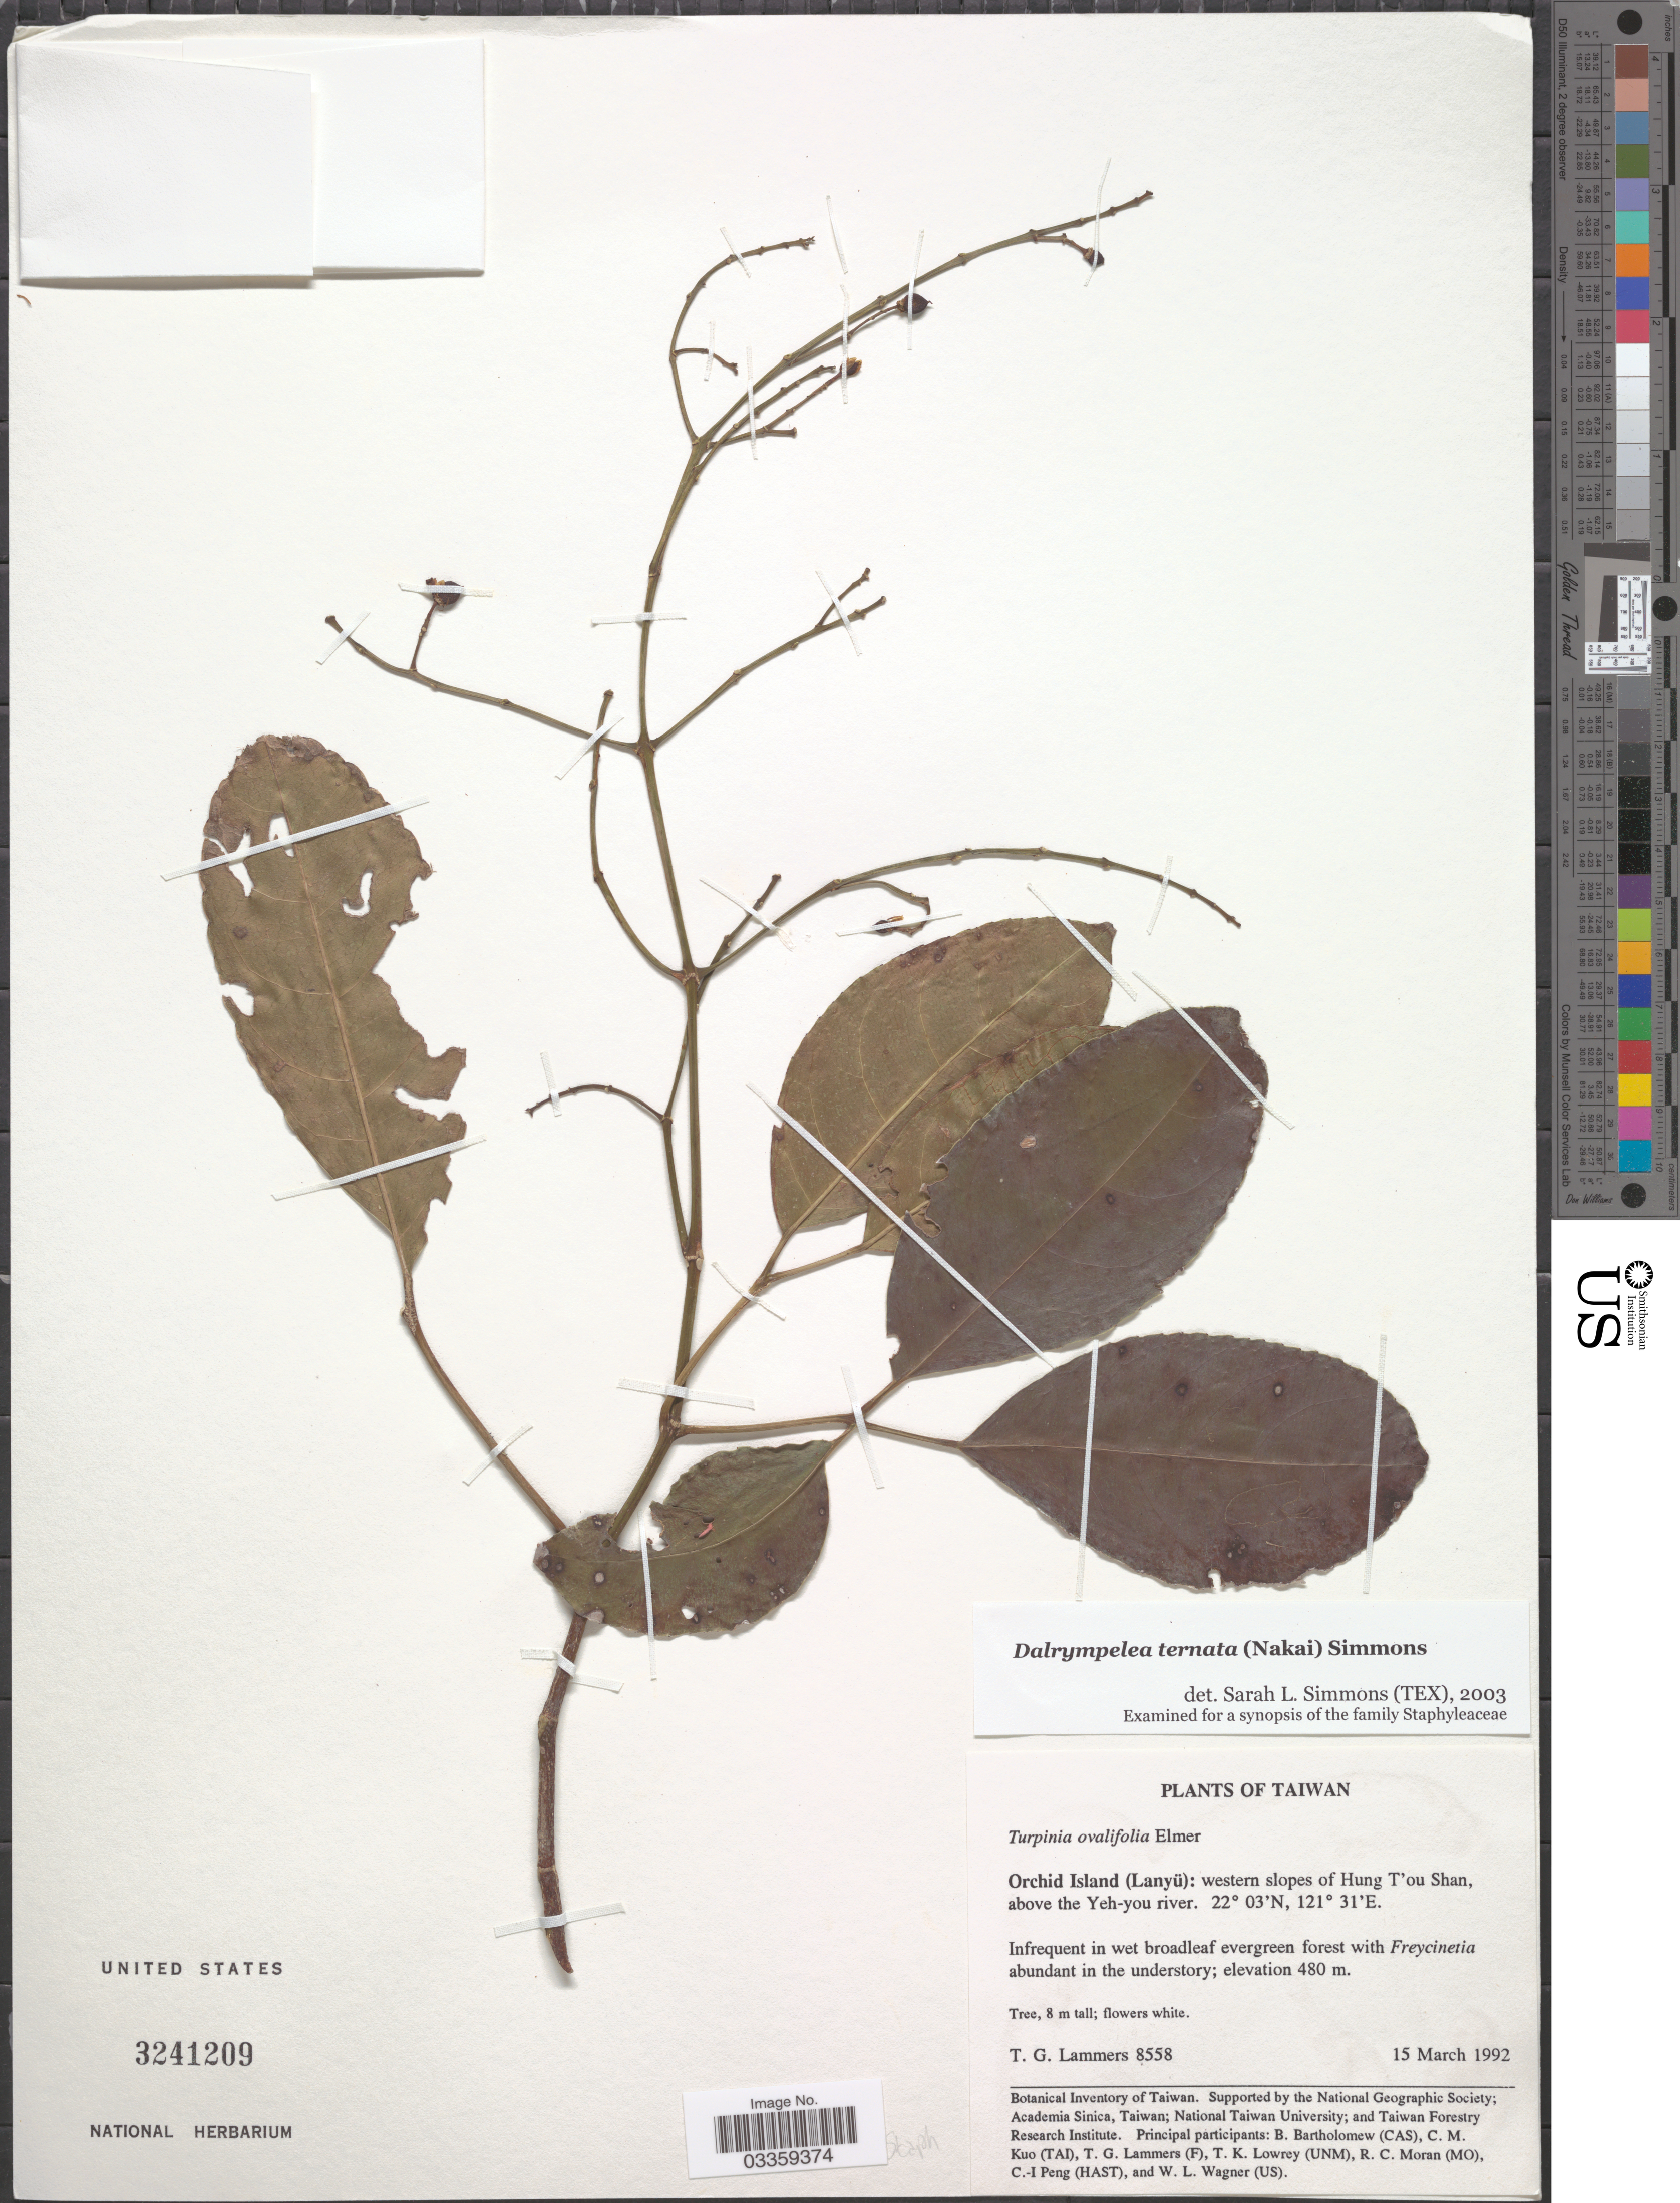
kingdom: Plantae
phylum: Tracheophyta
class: Magnoliopsida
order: Crossosomatales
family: Staphyleaceae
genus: Turpinia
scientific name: Turpinia ternata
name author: Nakai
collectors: T. Lammers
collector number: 8558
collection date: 1992-03-15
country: Taiwan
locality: Orchid Island (Lanyü): western slopes of Hung T'ou Shan, above the Yeh-you river.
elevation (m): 480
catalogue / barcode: US 3241209